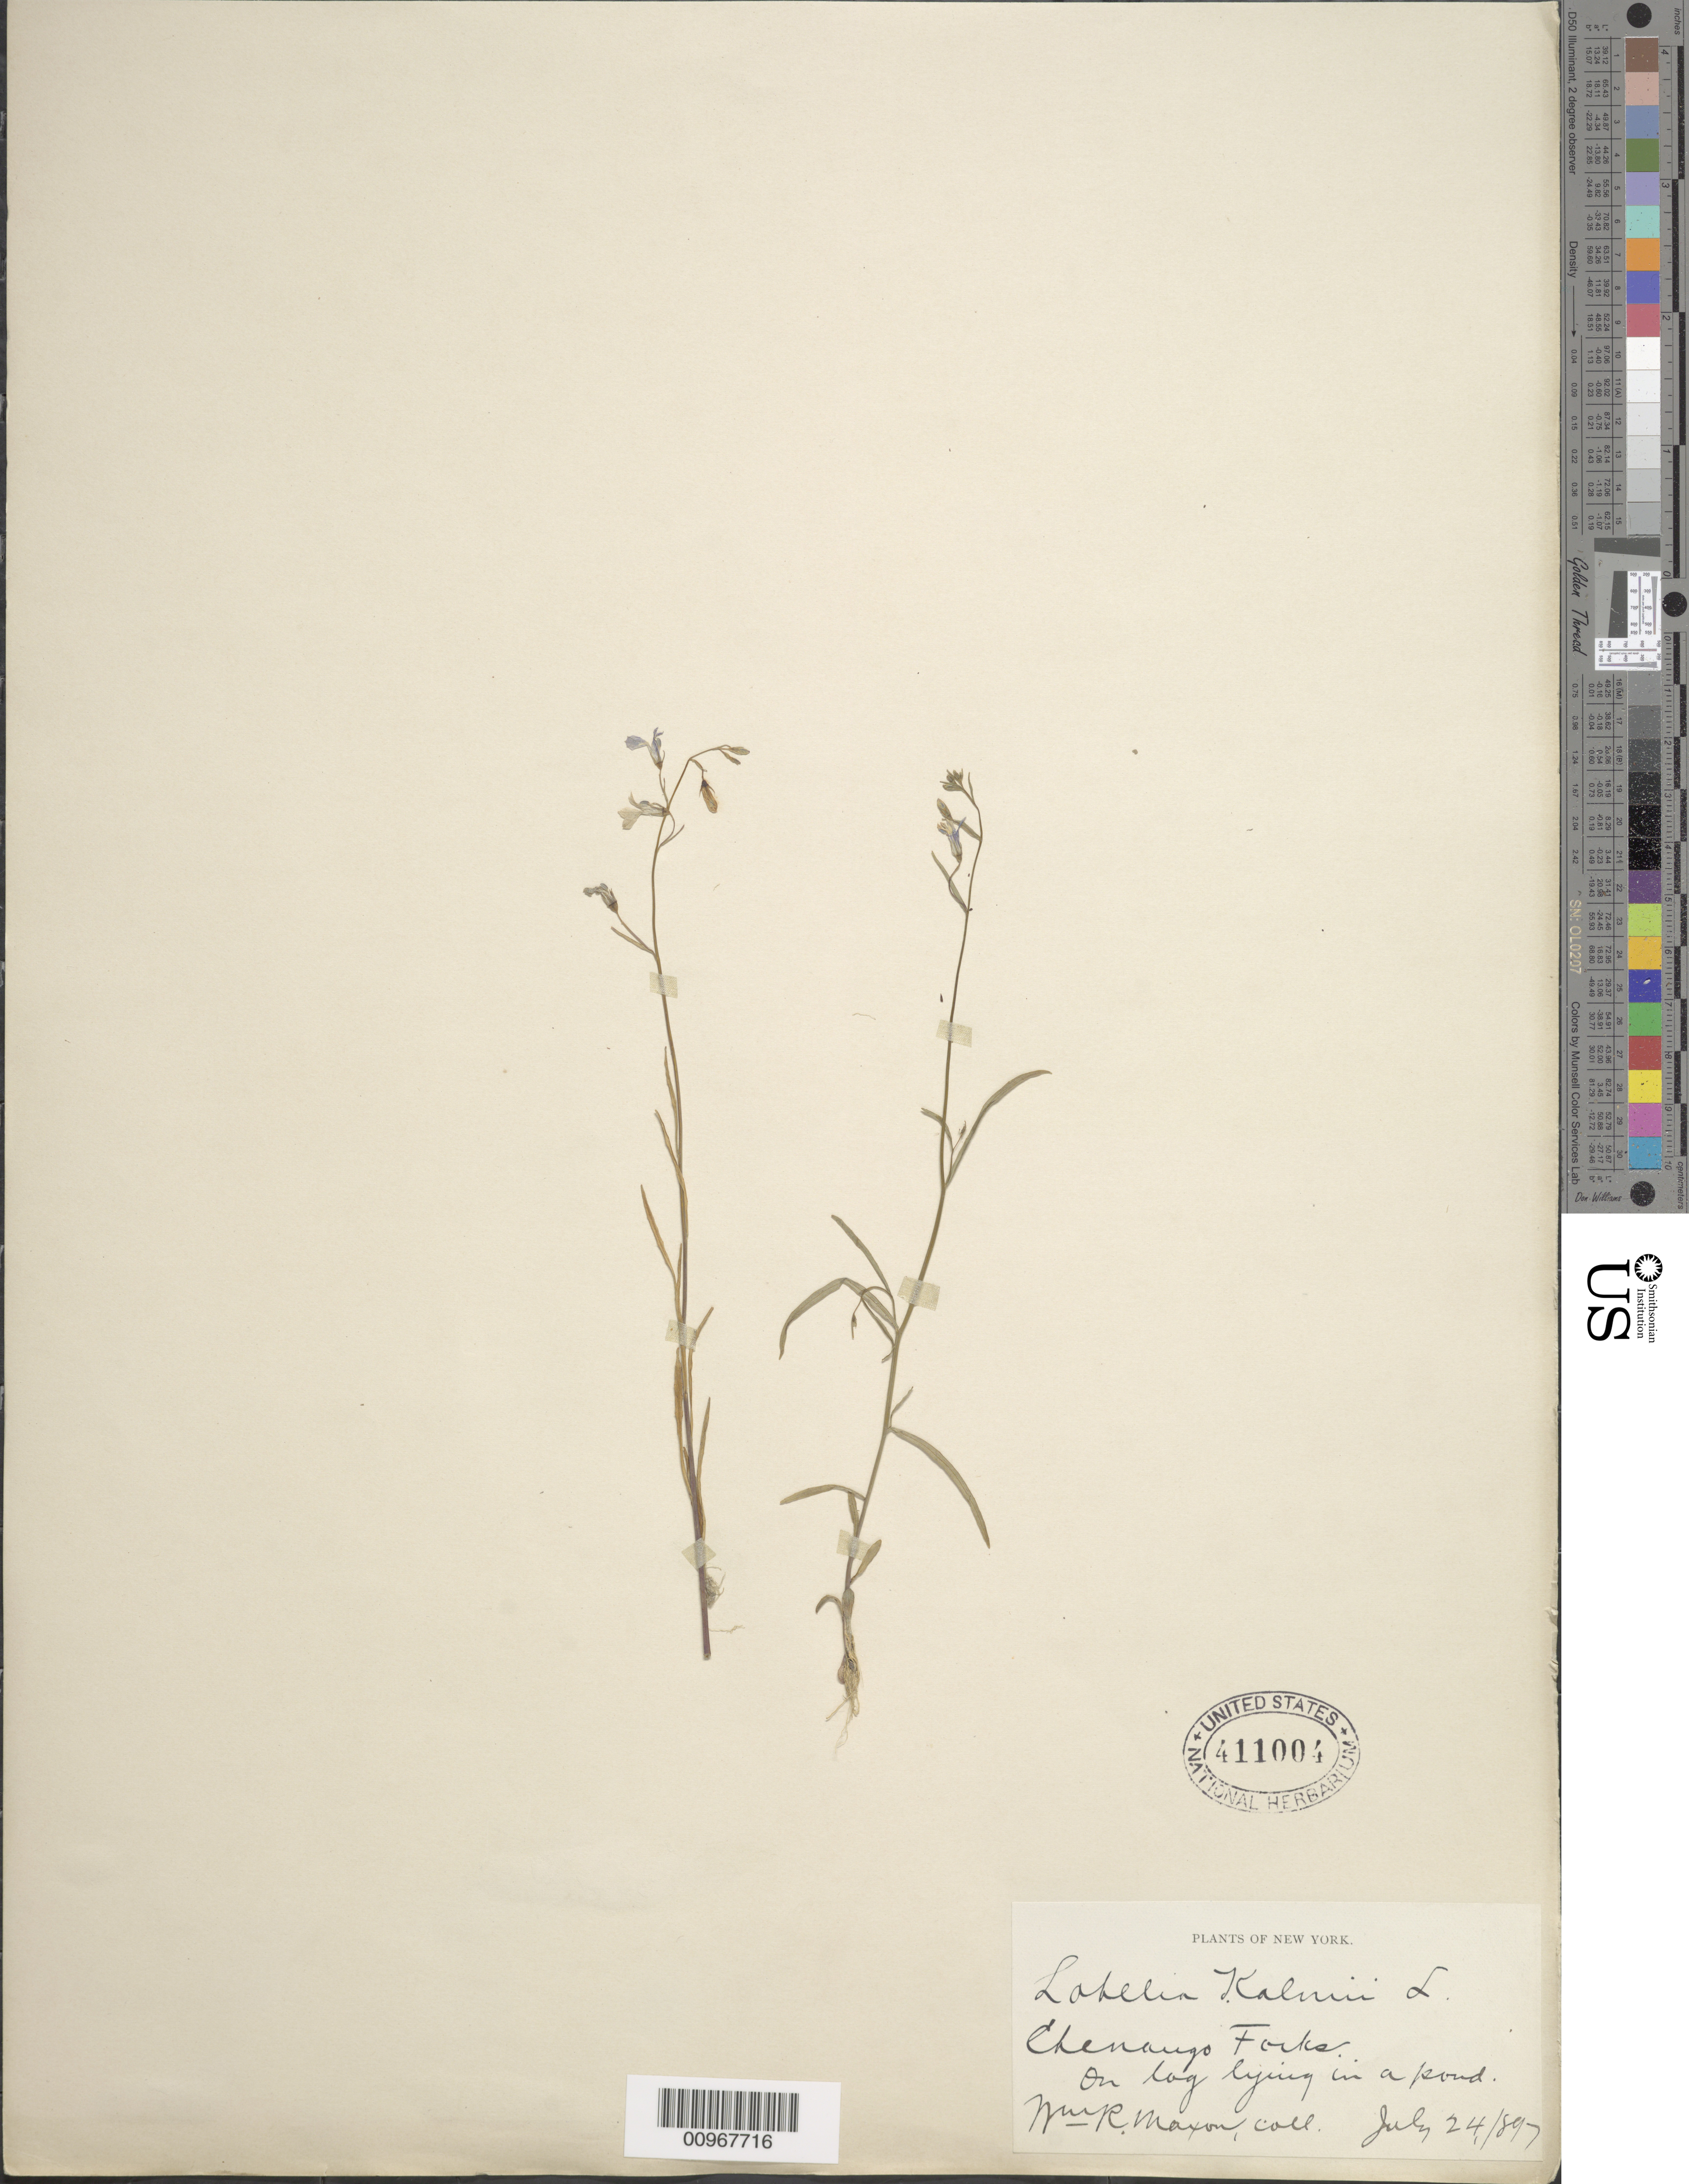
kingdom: Plantae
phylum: Tracheophyta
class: Magnoliopsida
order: Asterales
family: Campanulaceae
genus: Lobelia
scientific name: Lobelia kalmii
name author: L.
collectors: W. R. Maxon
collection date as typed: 24 Jul 1897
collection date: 1897-07-24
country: United States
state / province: New York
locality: Chenango forks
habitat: log lying in a pond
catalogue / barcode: US 411004